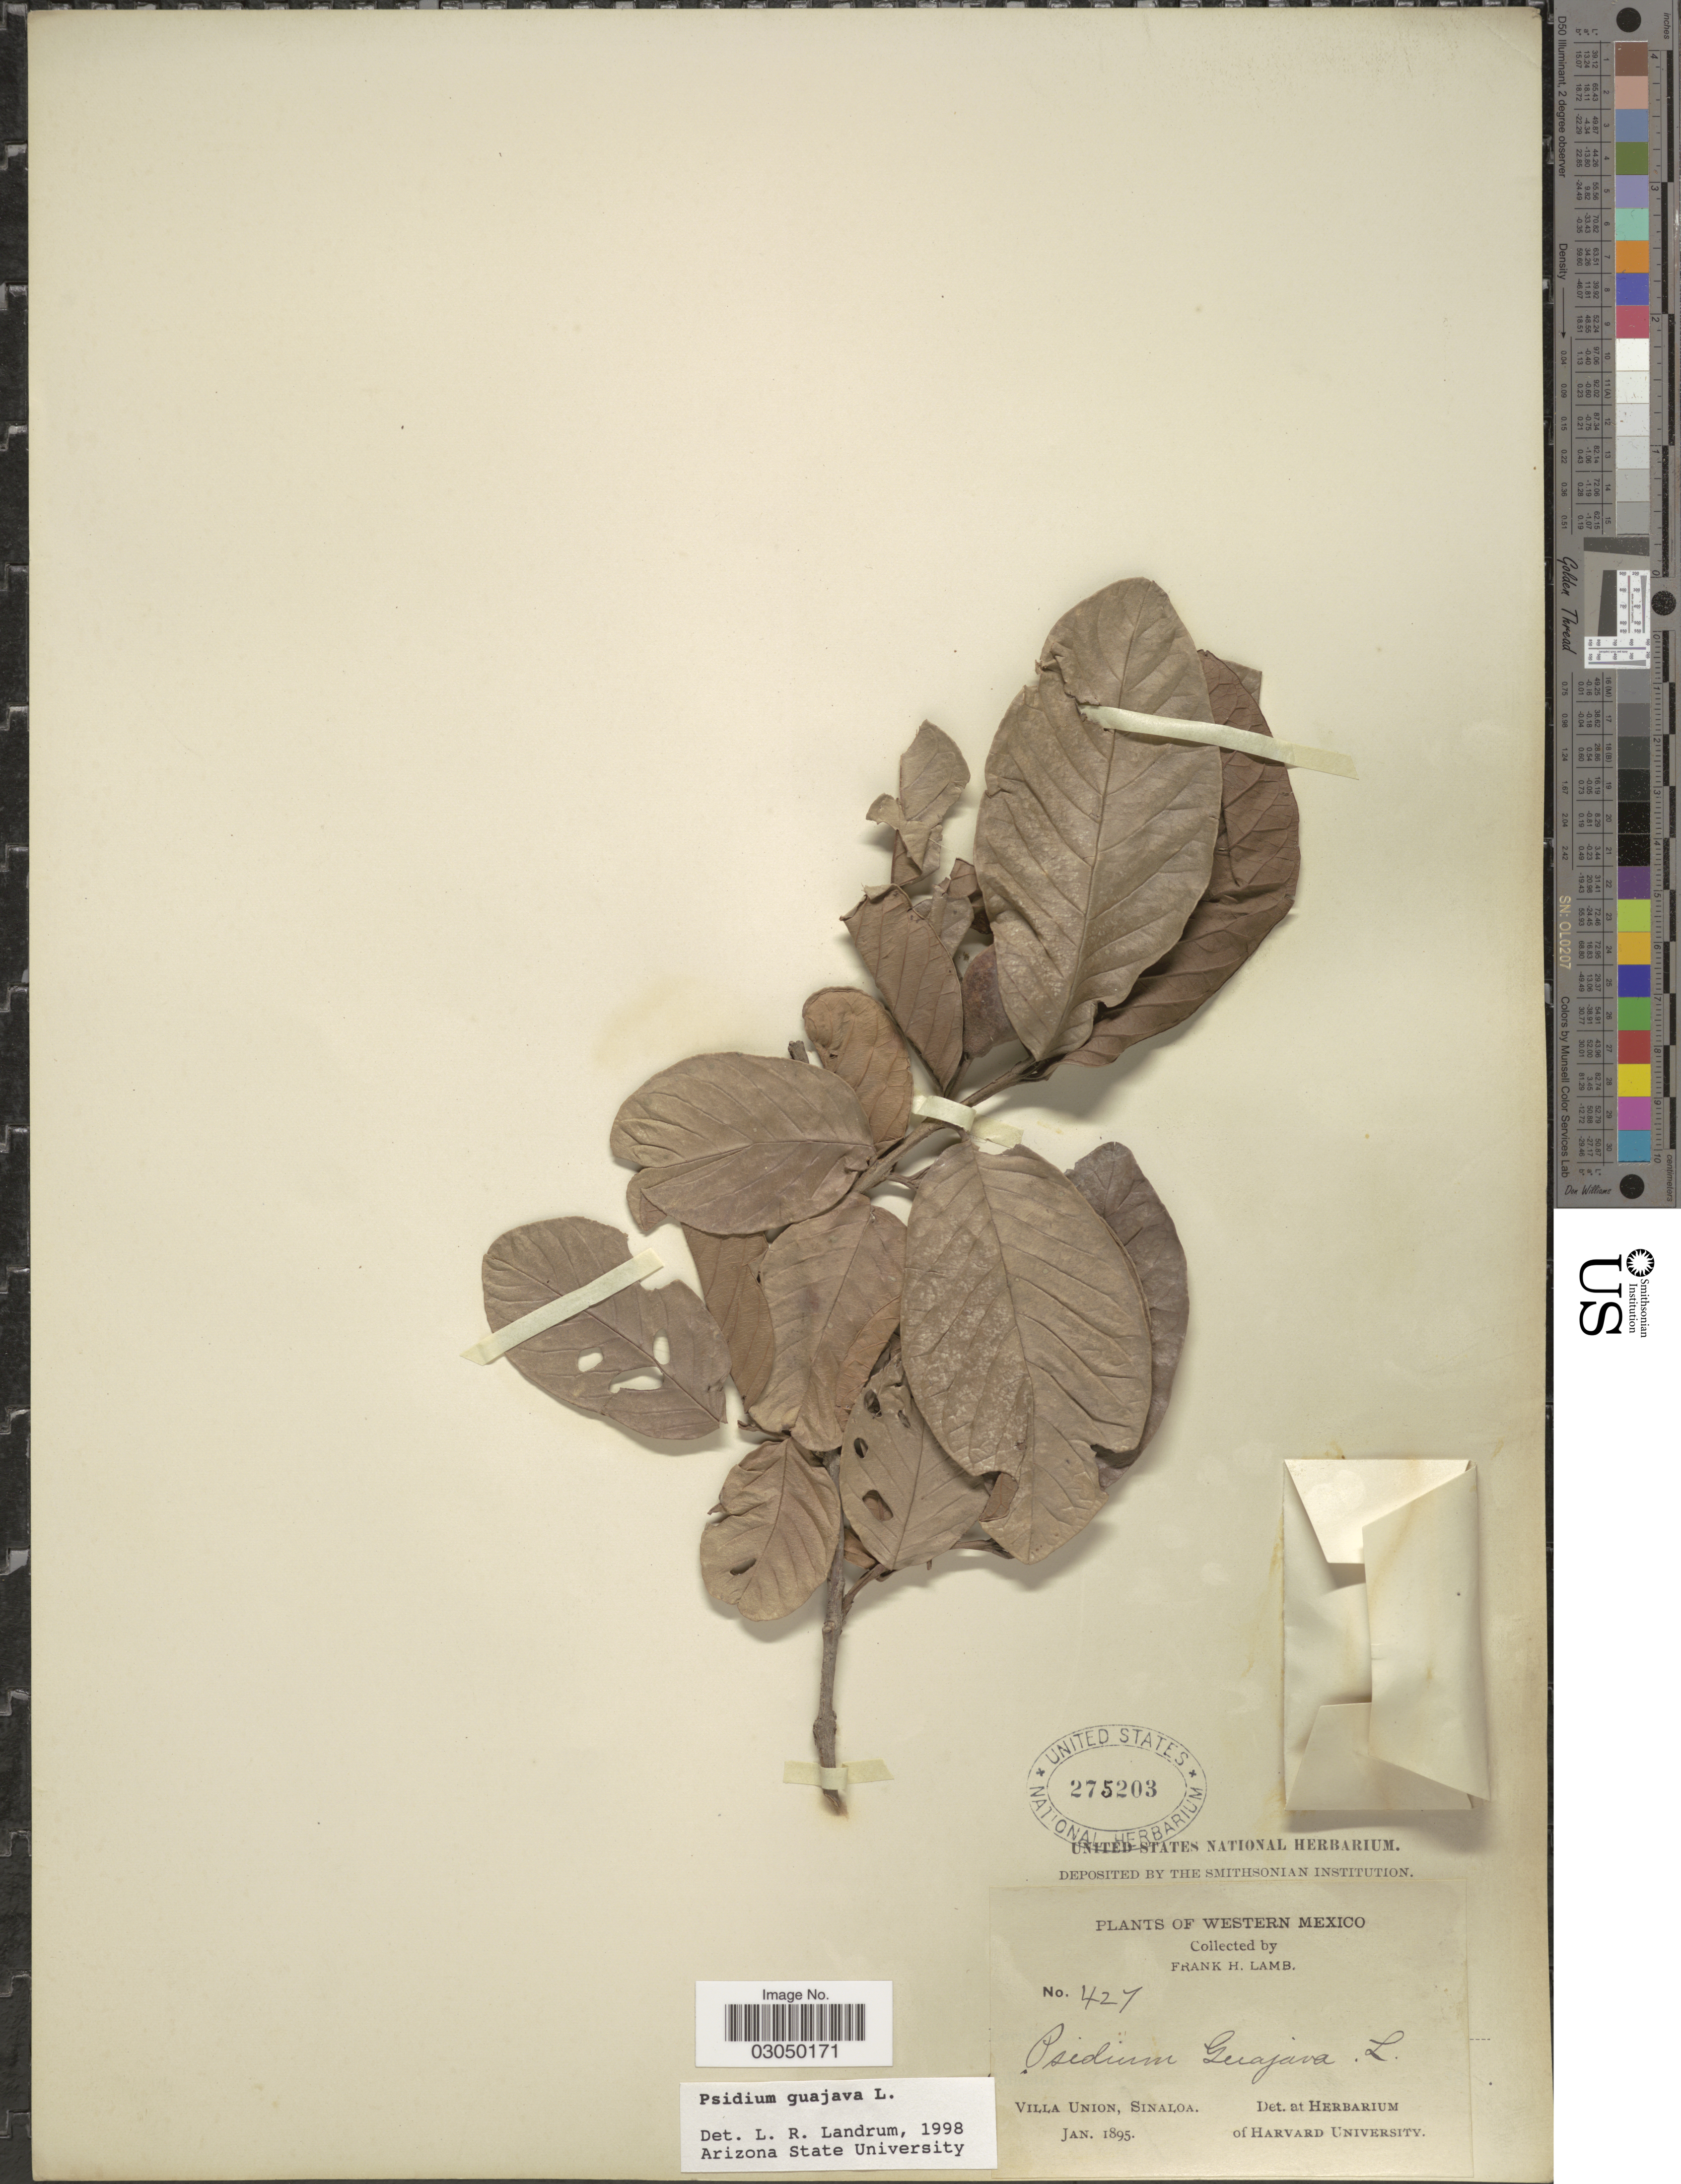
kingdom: Plantae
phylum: Tracheophyta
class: Magnoliopsida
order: Myrtales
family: Myrtaceae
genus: Psidium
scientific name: Psidium guajava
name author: L.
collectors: F. H. Lamb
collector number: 427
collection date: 1895-01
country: Mexico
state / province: Sinaloa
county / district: Mazatlán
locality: Villa Unión.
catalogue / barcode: US 275203